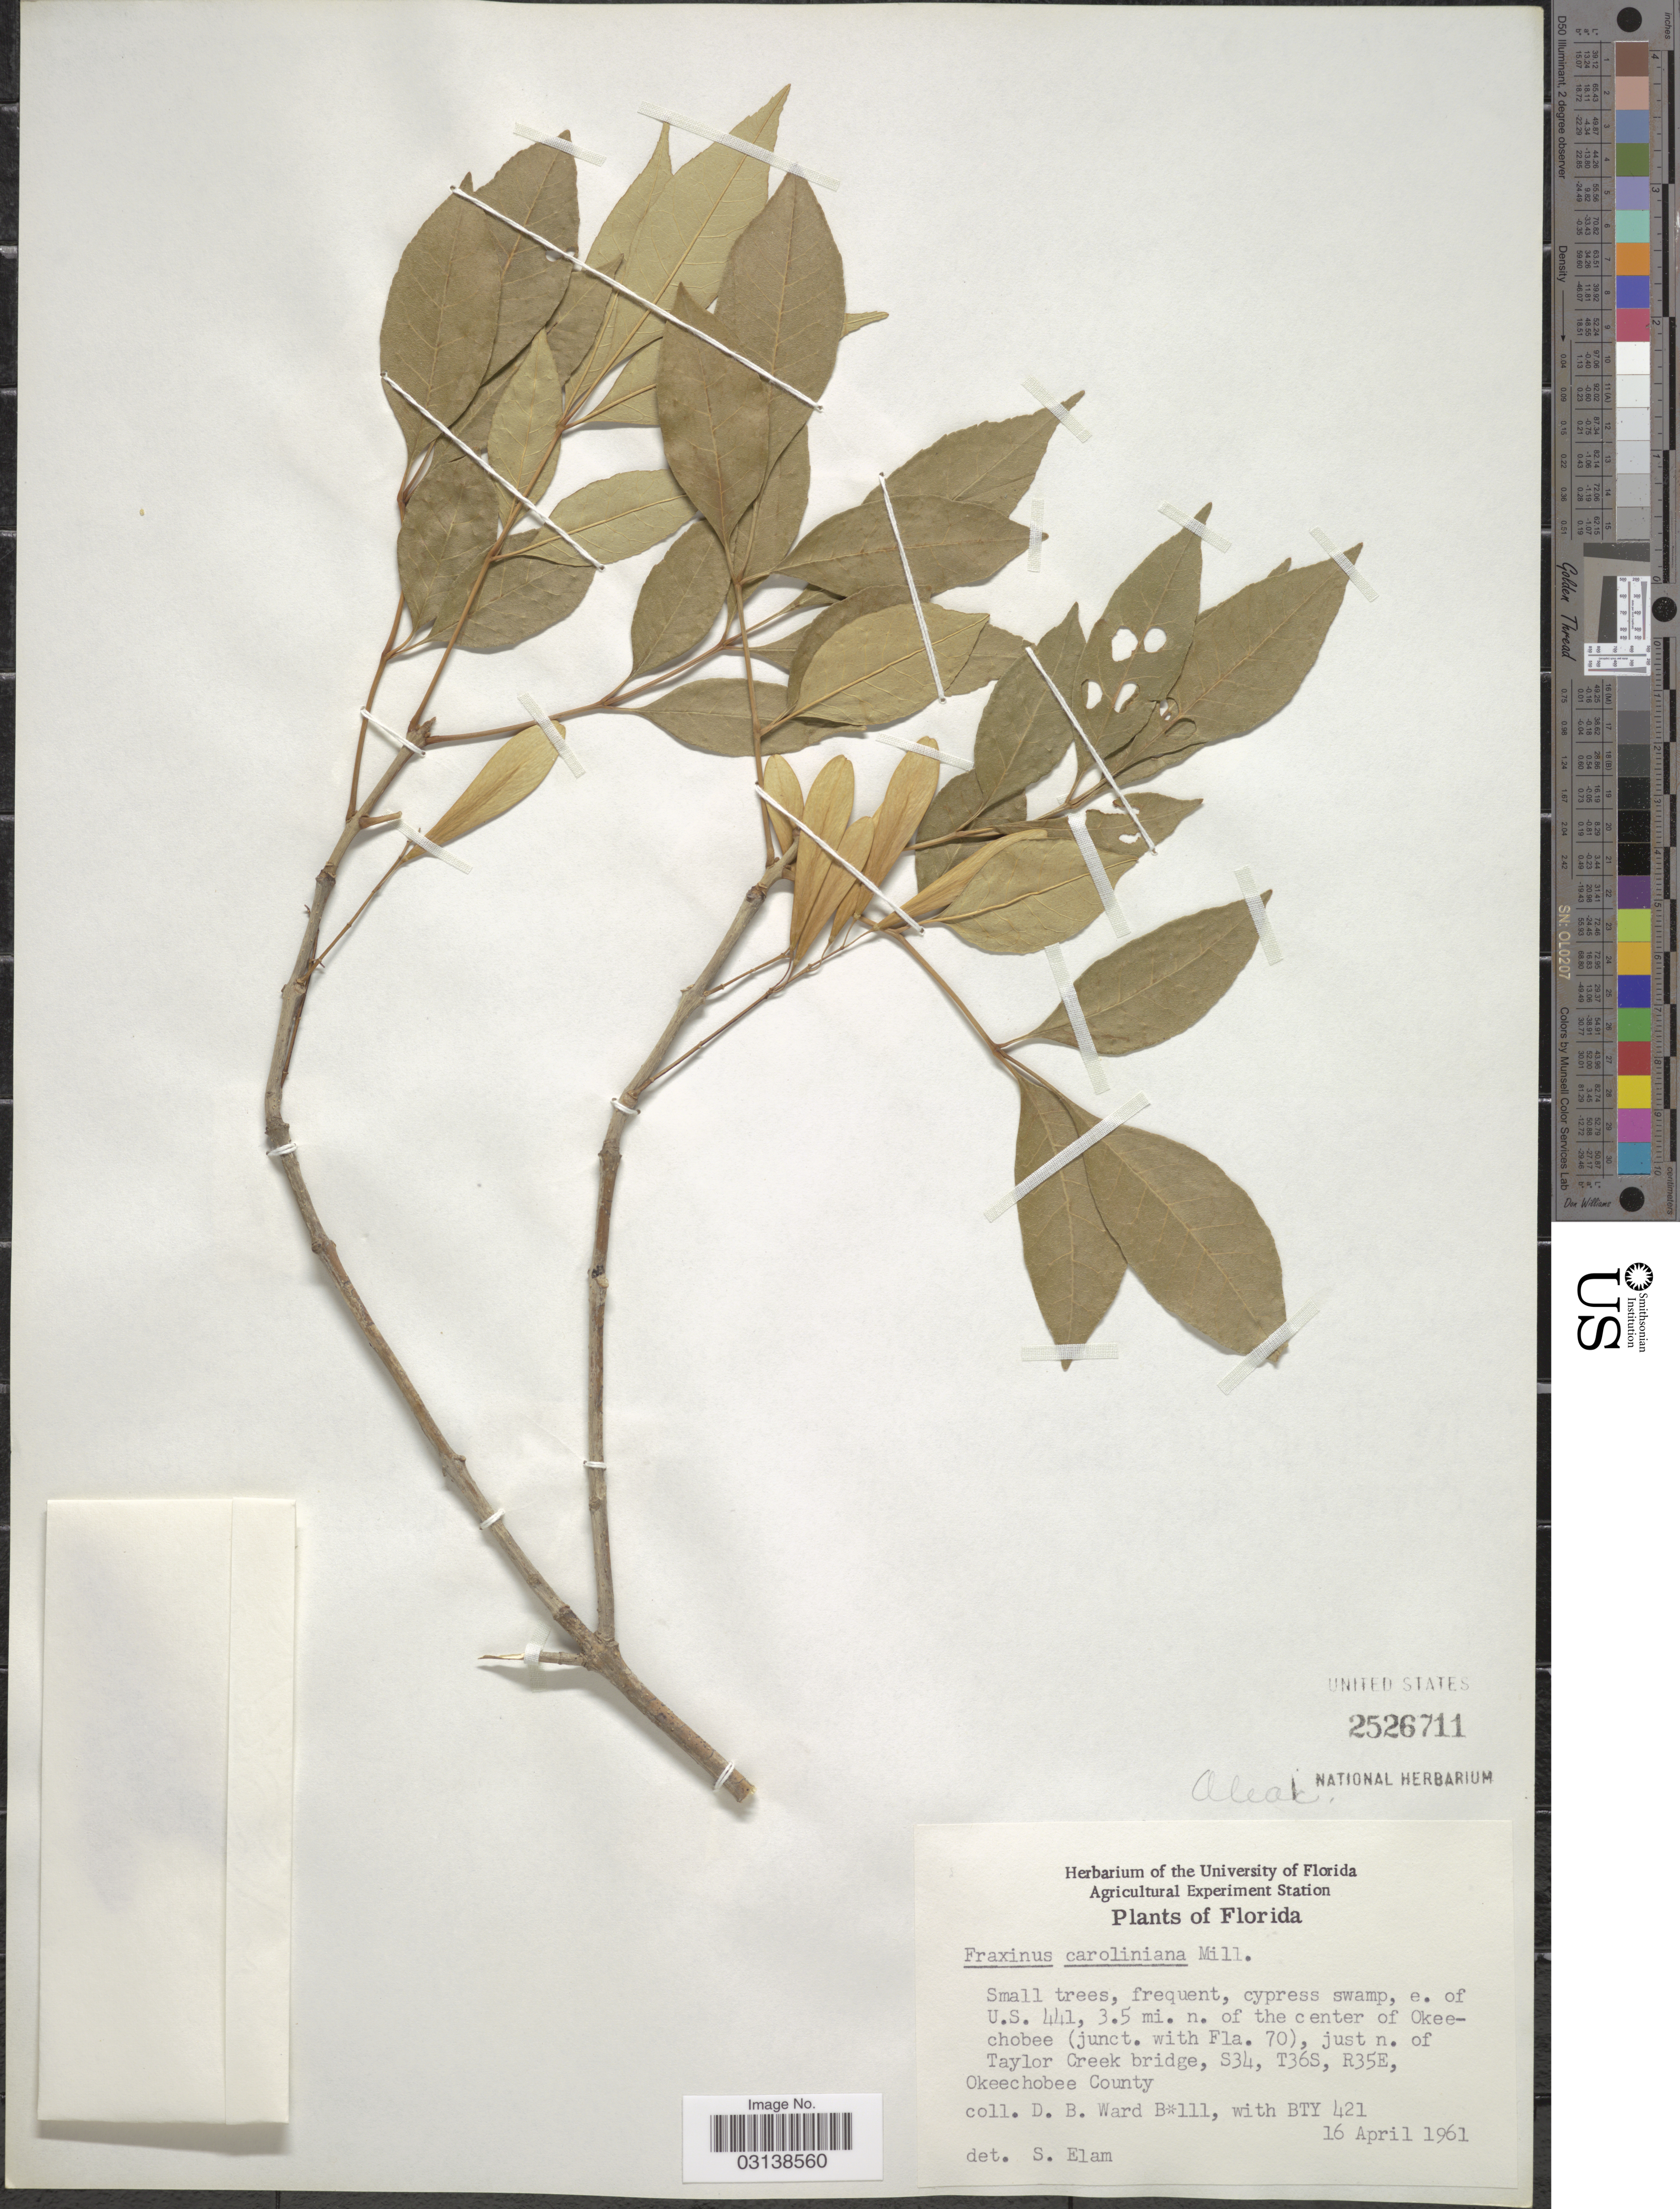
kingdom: Plantae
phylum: Tracheophyta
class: Magnoliopsida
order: Lamiales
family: Oleaceae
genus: Fraxinus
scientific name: Fraxinus caroliniana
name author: Mill.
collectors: D. B. Ward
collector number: B*111/BTY421?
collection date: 1961-04-16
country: United States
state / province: Florida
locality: E. of U.S. 441, 3.5 mi. n. of the center of Okeechobee (junct. with Fla. 70), just n. of Taylor Creek bridge, S34, T36S, R35E, Okeechobee County.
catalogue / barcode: US 2526711